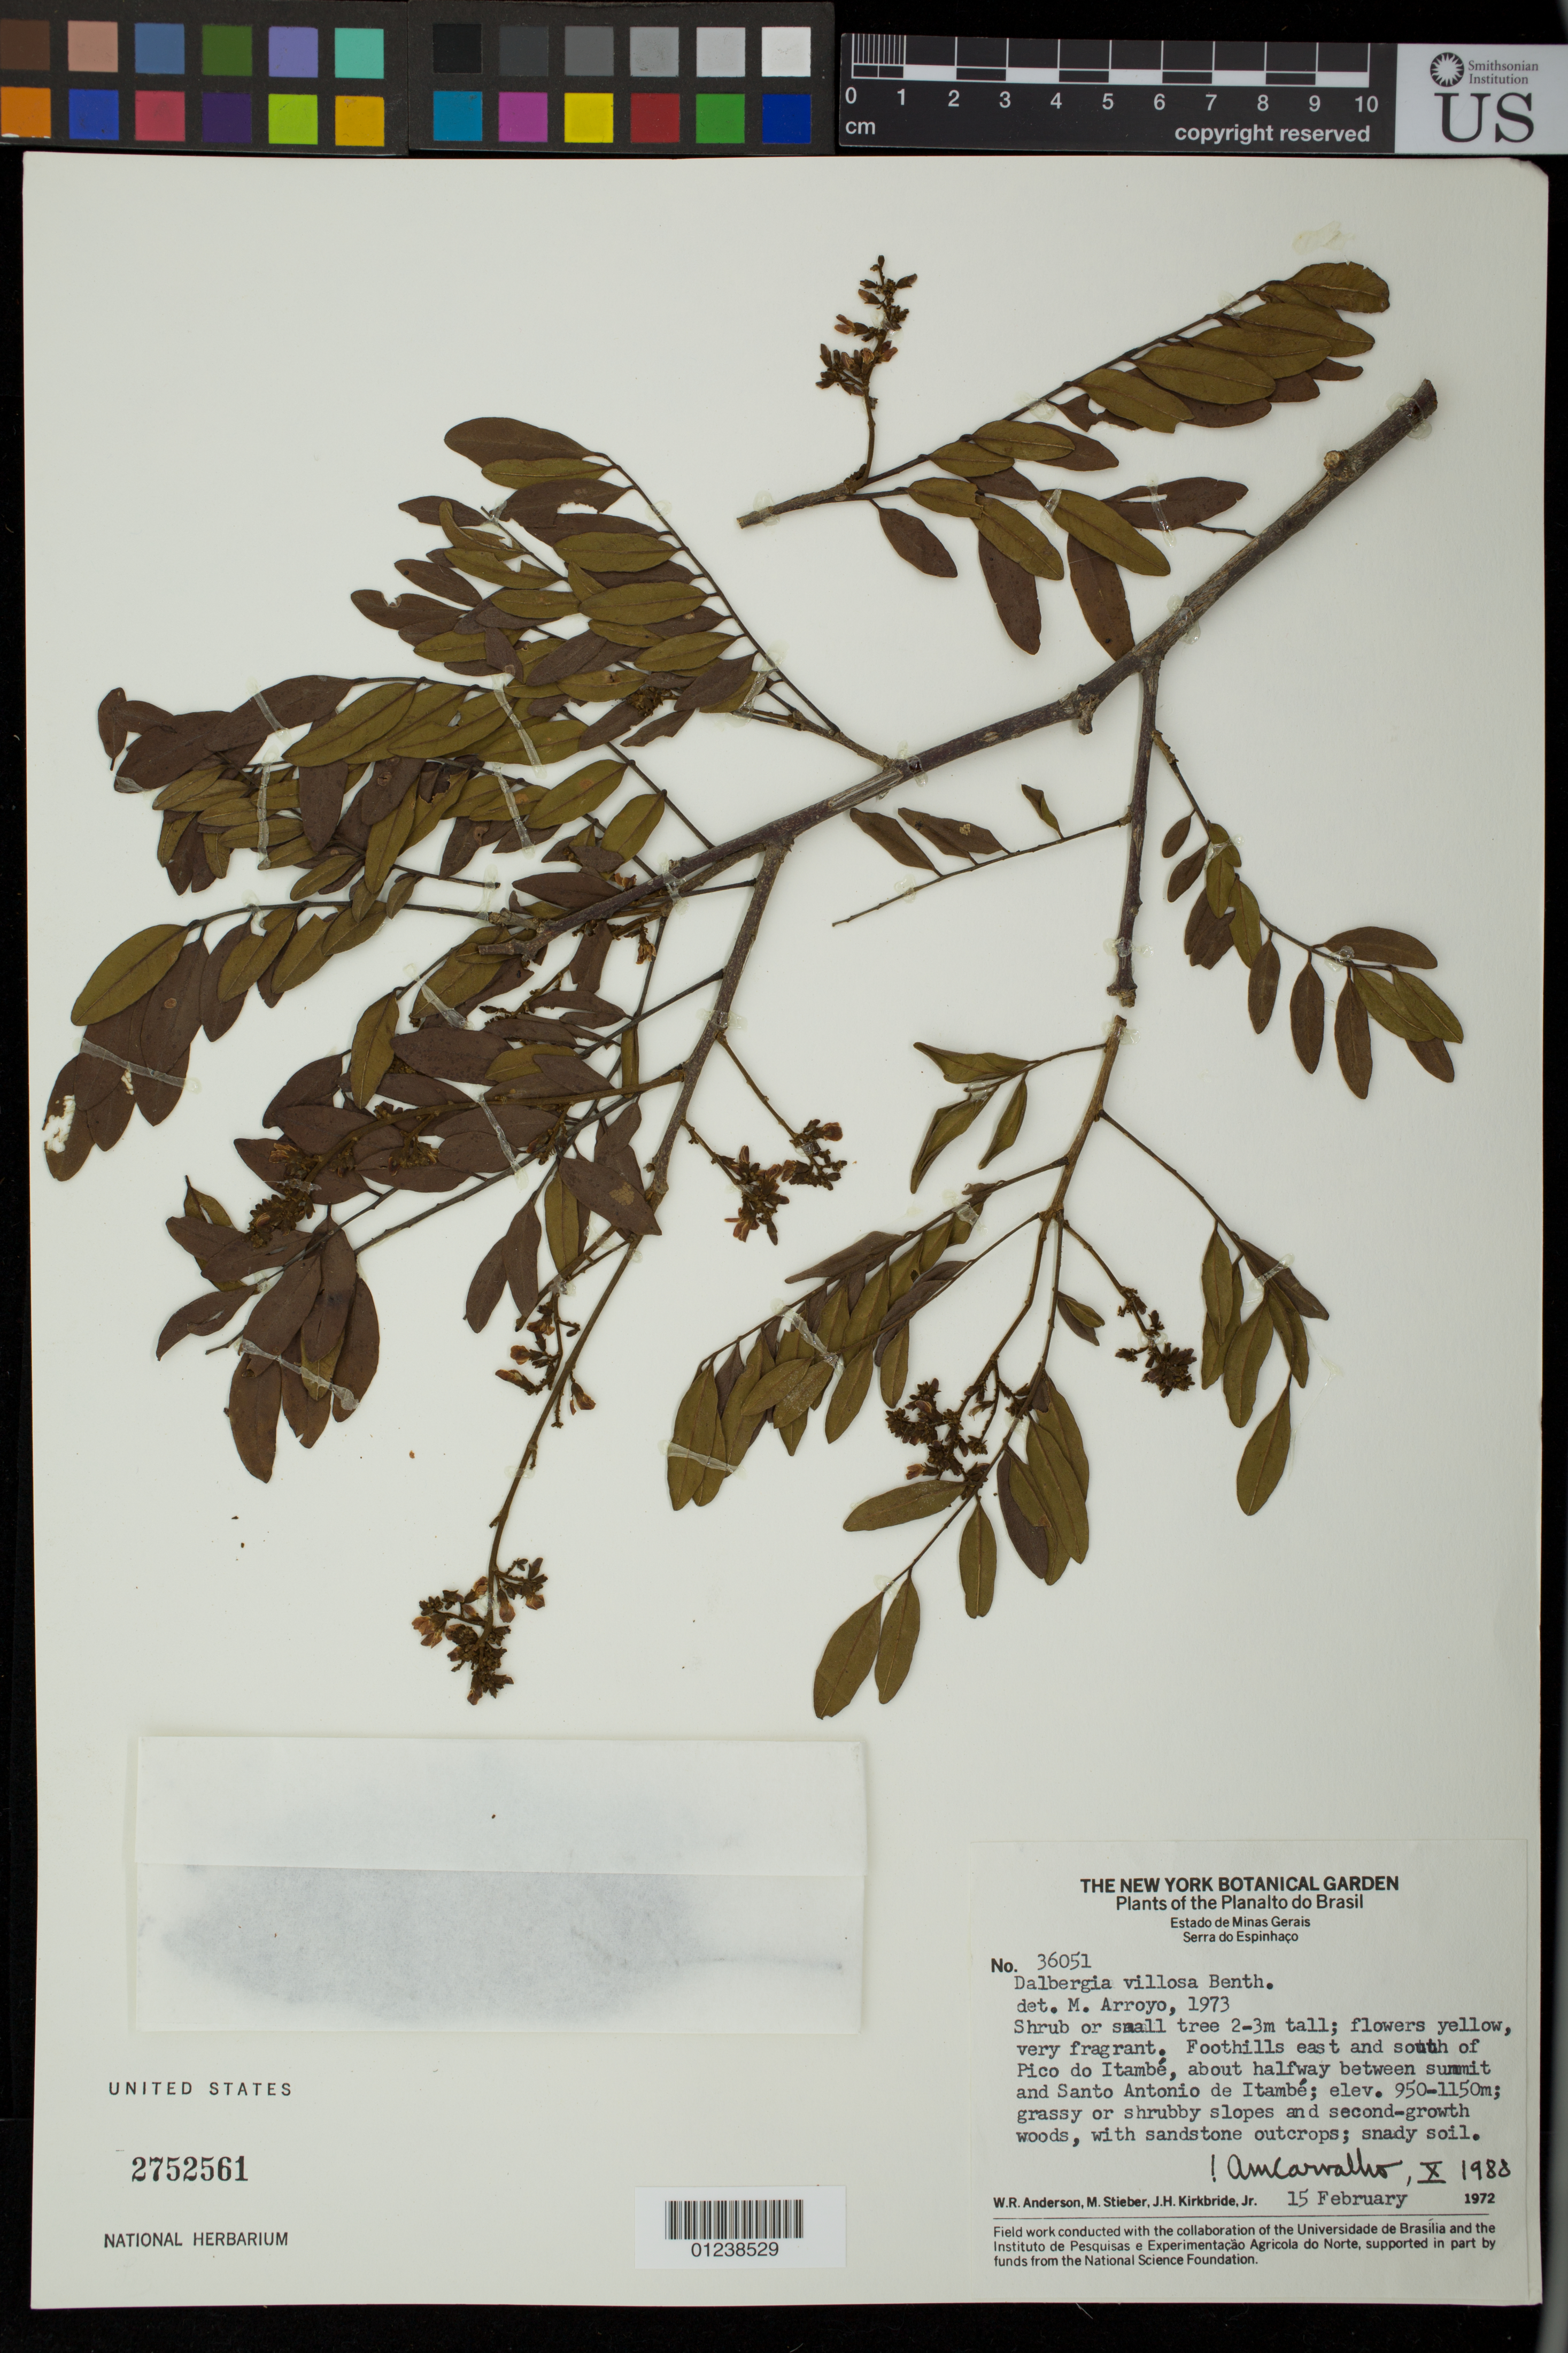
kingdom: Plantae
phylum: Tracheophyta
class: Magnoliopsida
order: Fabales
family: Fabaceae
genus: Dalbergia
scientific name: Dalbergia villosa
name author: (Benth.) Benth.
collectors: W. Anderson, M. Stieber & J. H. Kirkbride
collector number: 36051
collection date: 1972-02-15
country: Brazil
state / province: Minas Gerais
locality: Serra do Espinhaco - foothills east and south of Pico do Itambe, about halfway between summit and Santo Antonio de Itambé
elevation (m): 950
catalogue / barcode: US 2752561